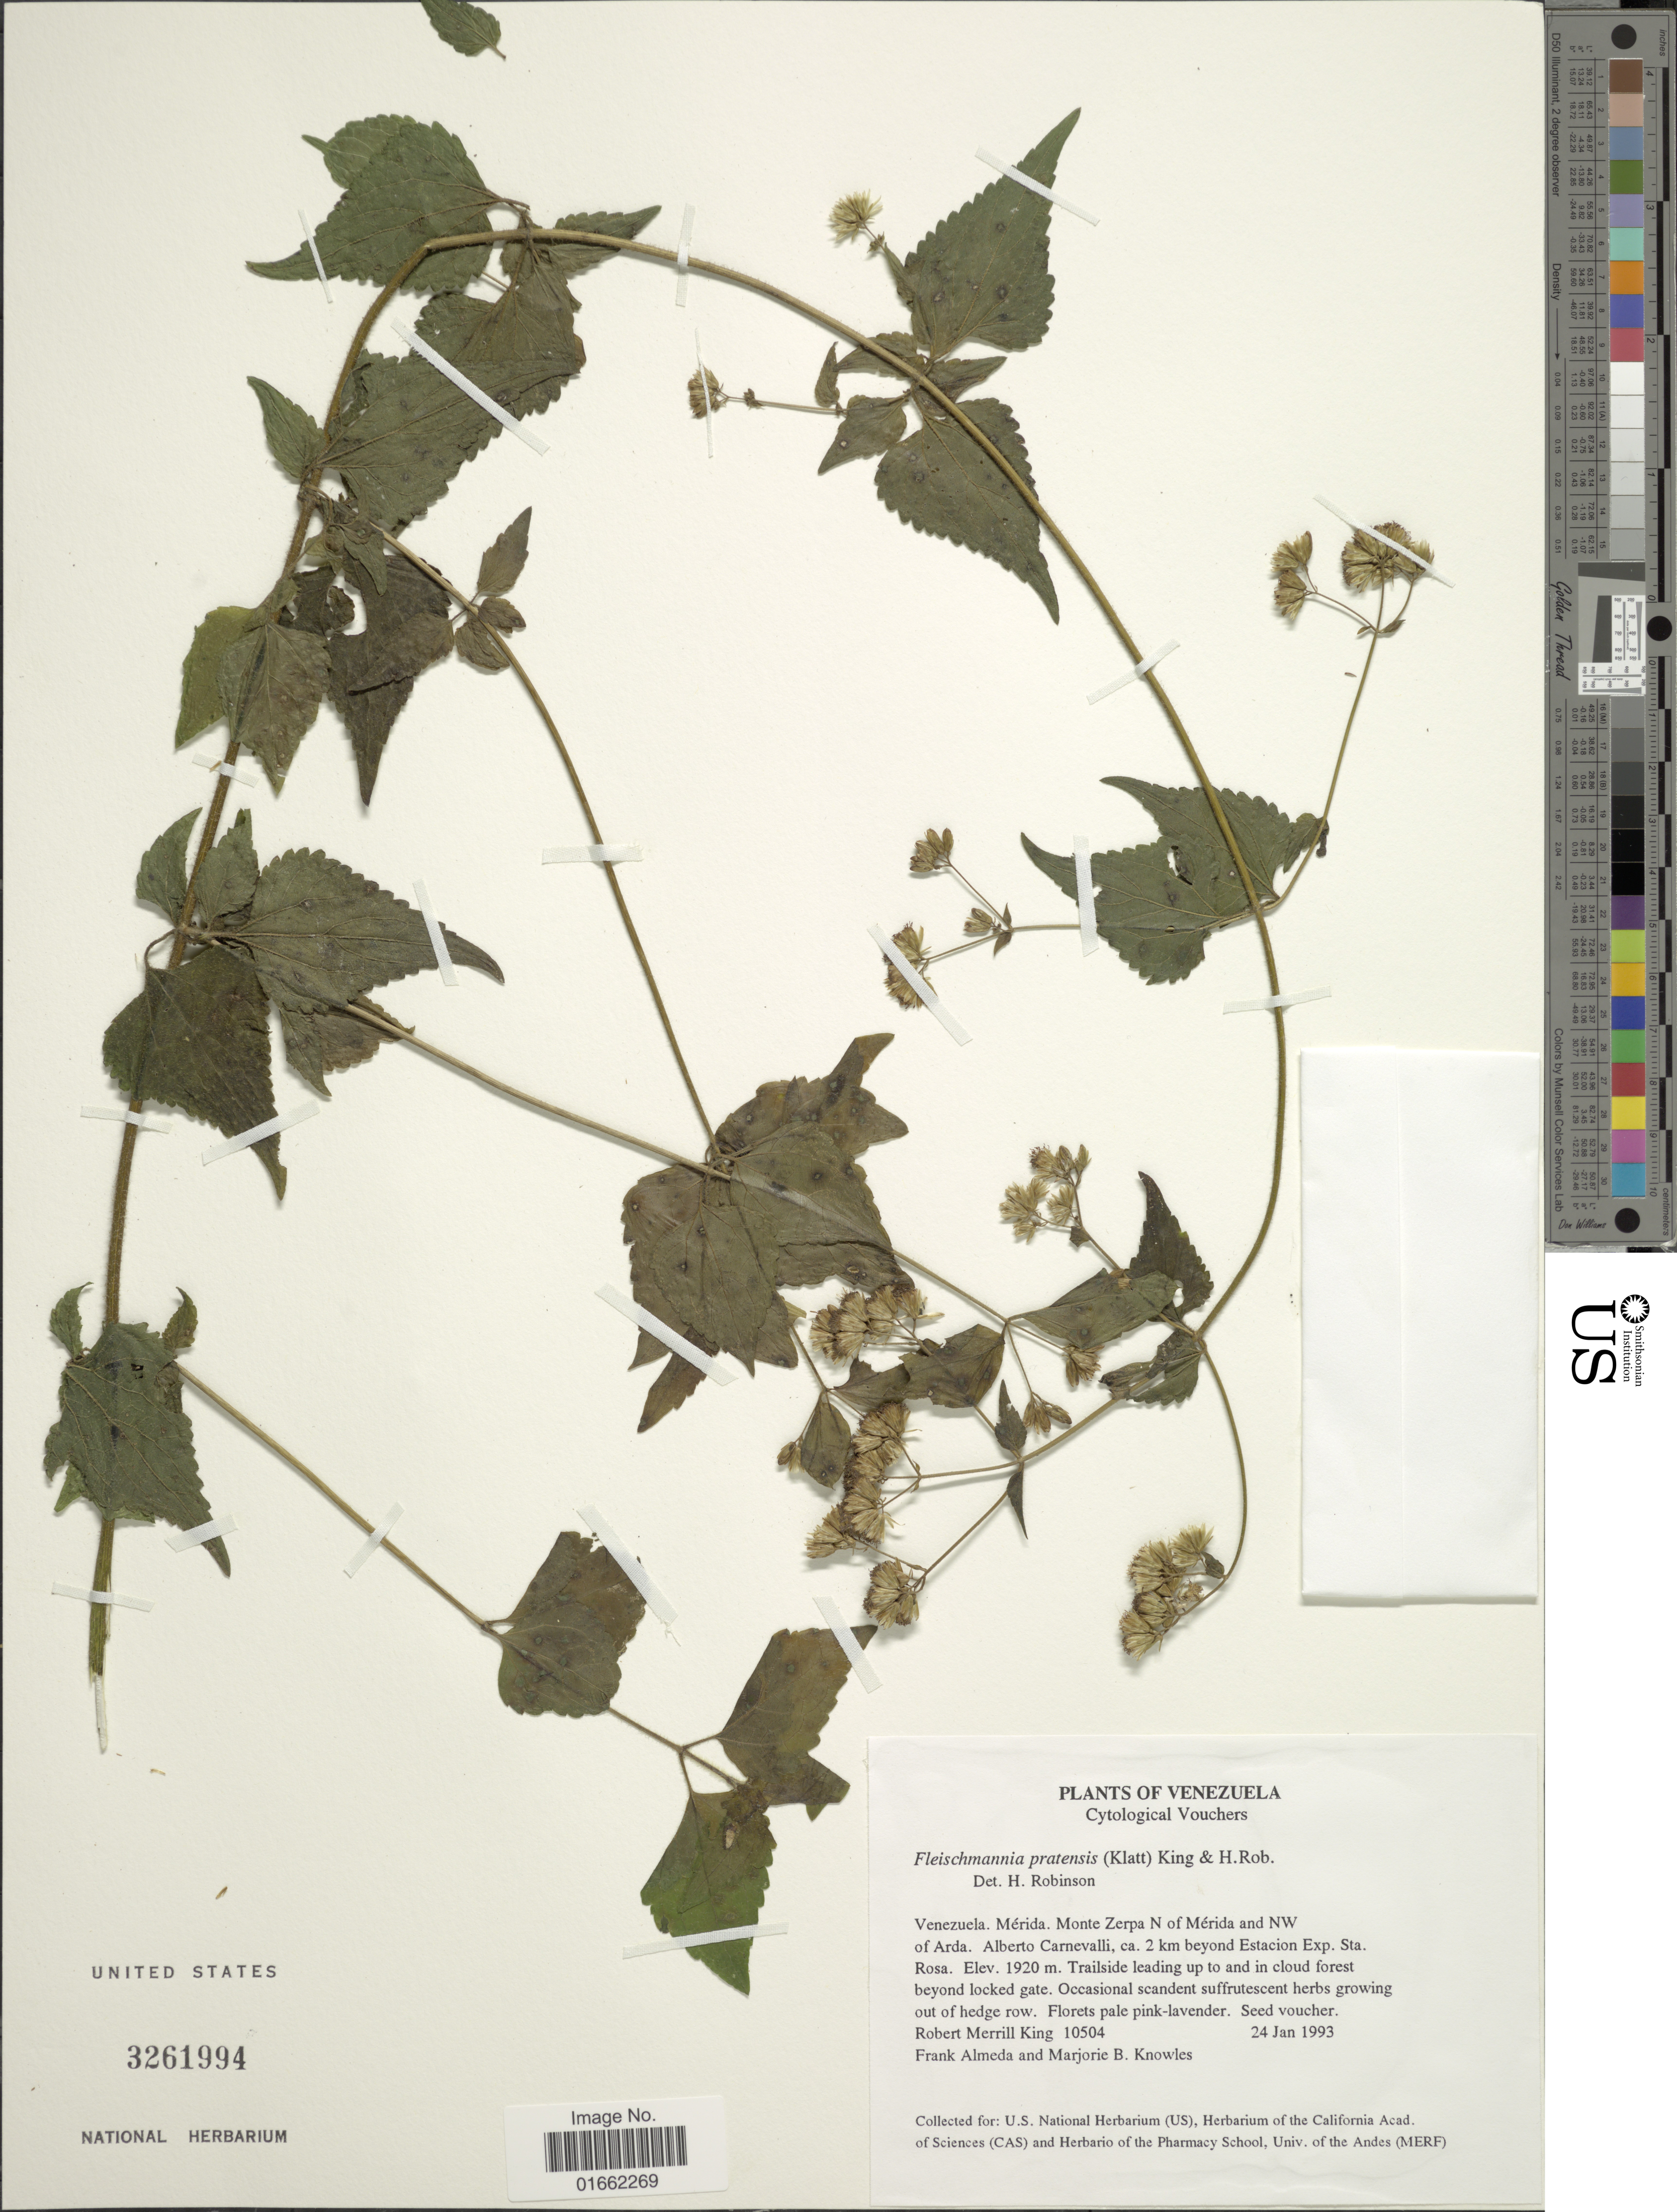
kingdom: Plantae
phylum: Tracheophyta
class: Magnoliopsida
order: Asterales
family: Asteraceae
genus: Fleischmannia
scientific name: Fleischmannia pratensis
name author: (Klatt) R.M. King & H. Rob.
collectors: R. M. King, F. Almeda & M. B. Knowles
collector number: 10504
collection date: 1993-01-24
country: Venezuela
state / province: Mérida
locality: Venezuela. Mérida. Monte Zerpa N of Mérida and NW of Arda. Alberto Carnevalli, ca. 2 km beyond Estacion Exp. Sta. Rosa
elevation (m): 1920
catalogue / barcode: US 3261994